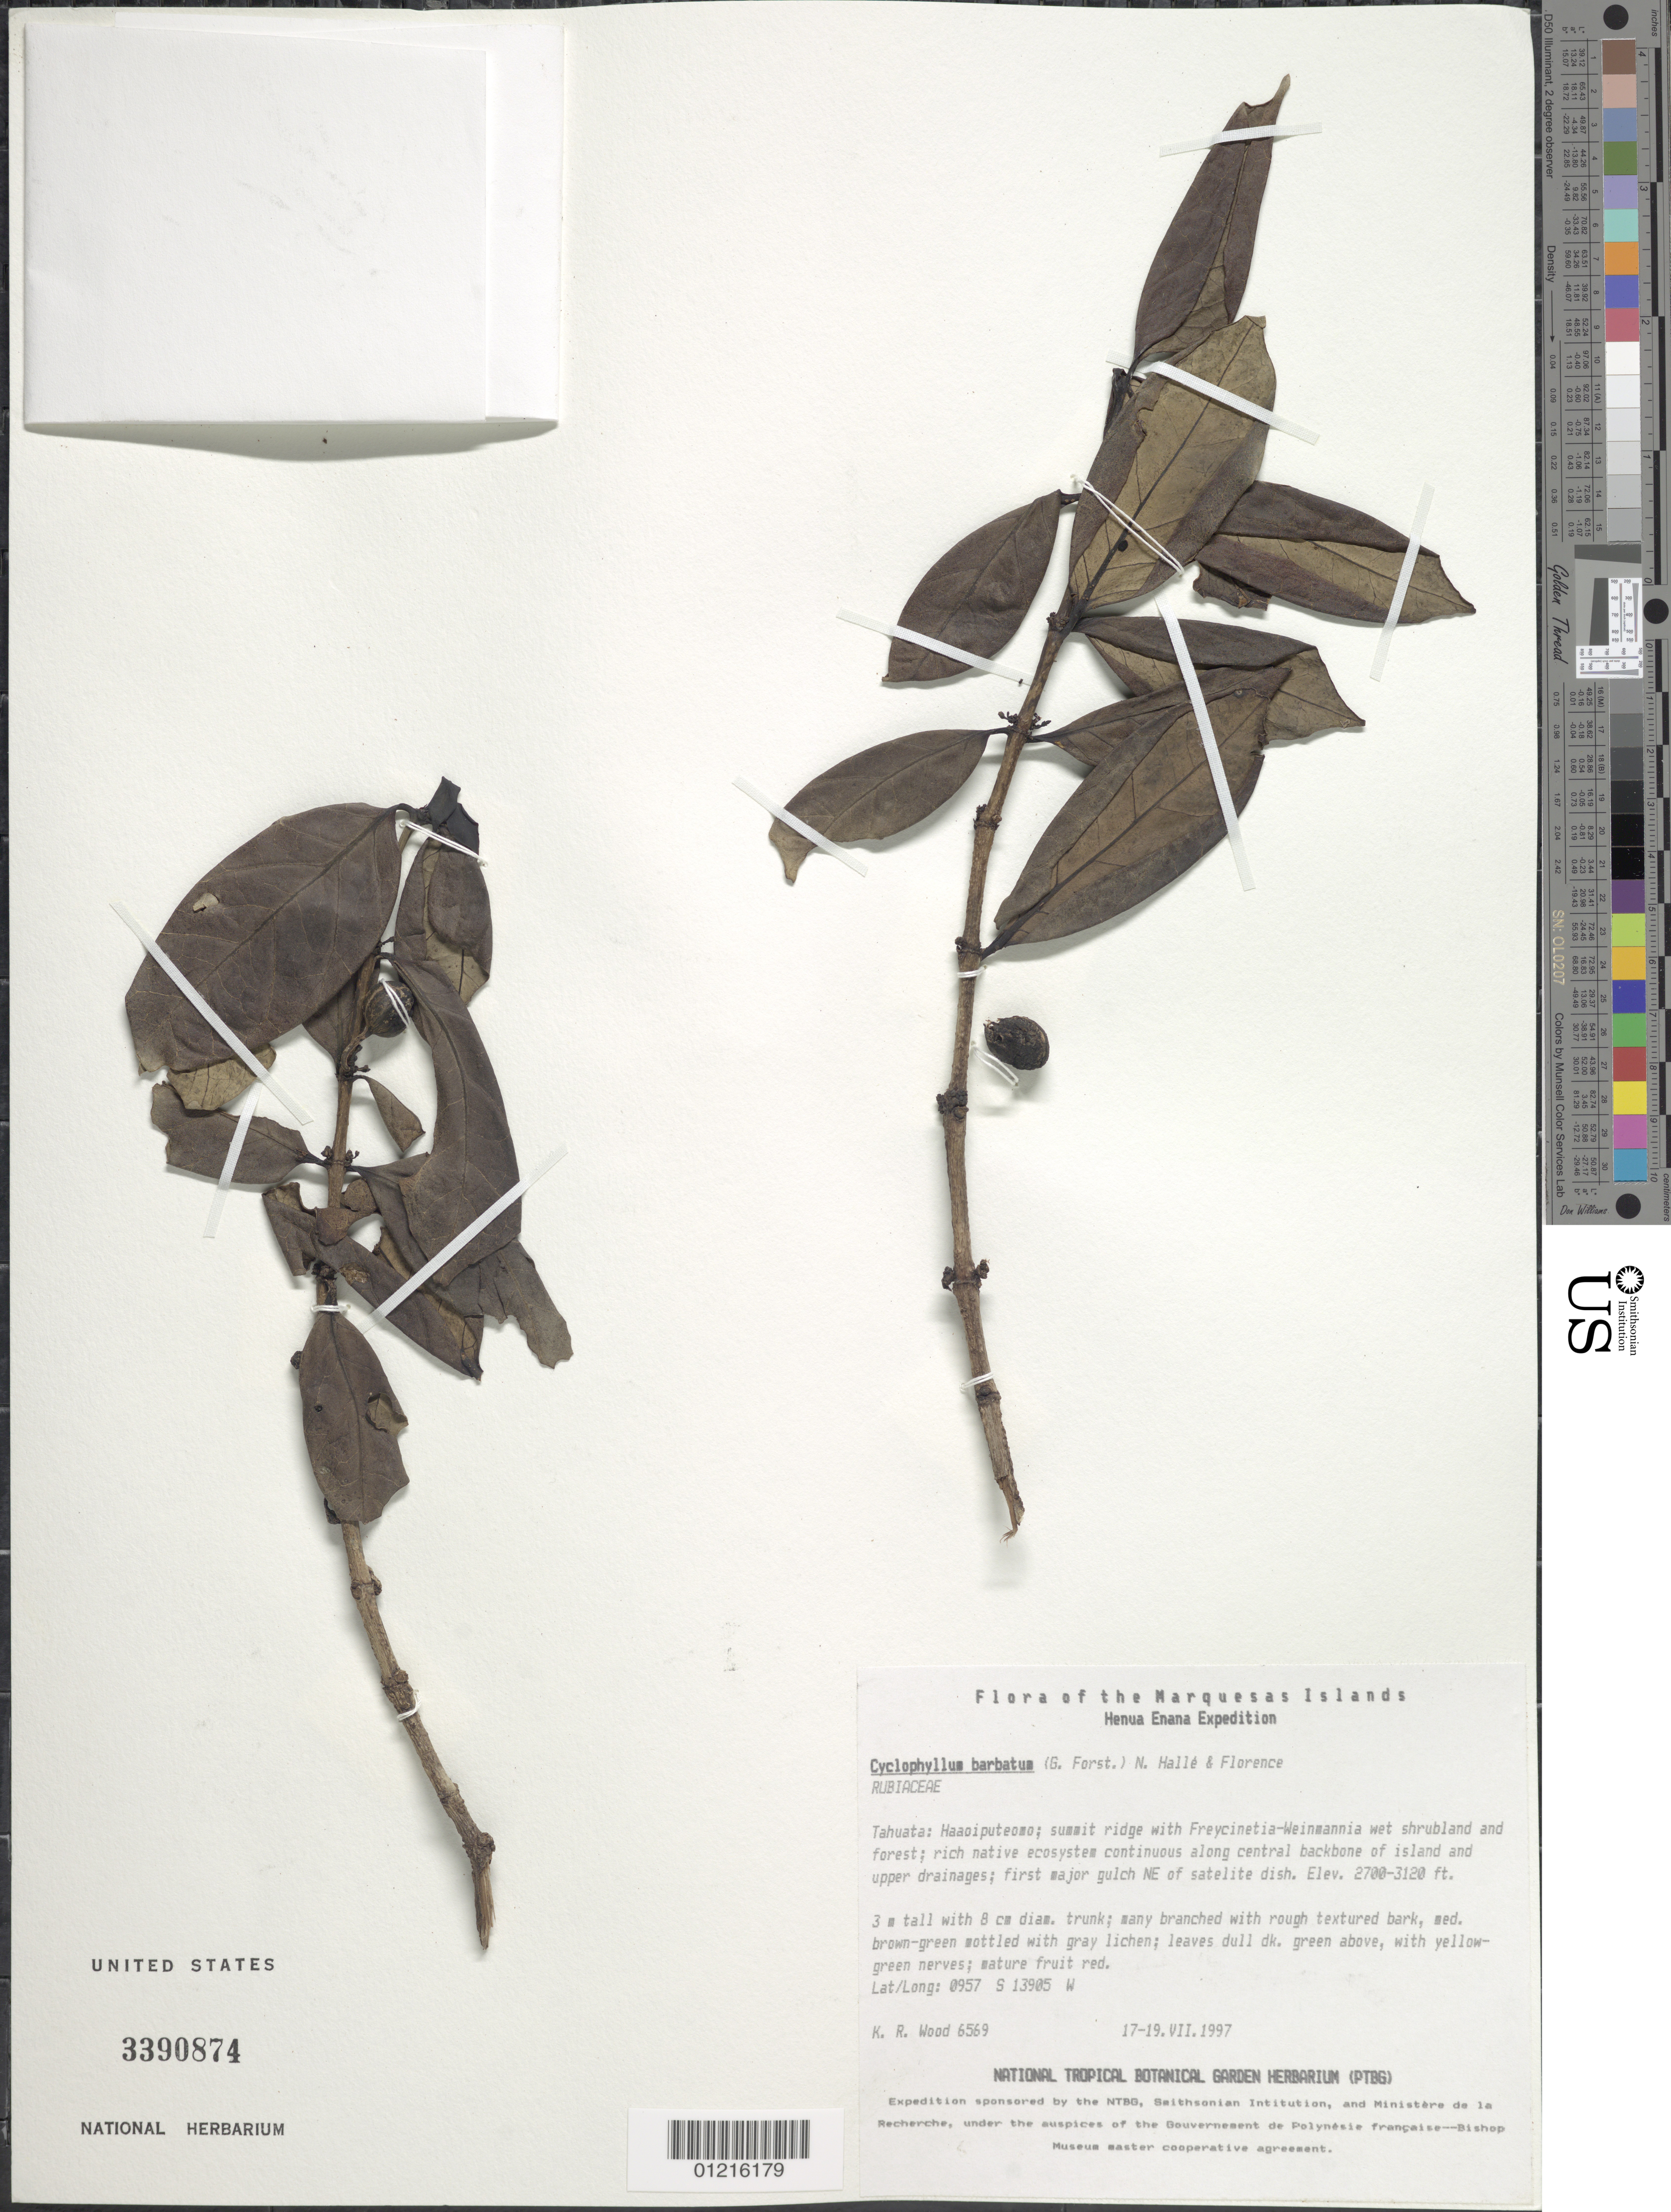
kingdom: Plantae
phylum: Tracheophyta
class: Magnoliopsida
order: Gentianales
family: Rubiaceae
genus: Cyclophyllum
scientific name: Cyclophyllum barbatum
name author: (G. Forst.) N. Hallé & J. Florence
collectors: K. R. Wood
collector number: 6569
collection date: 1997-07-17/1997-07-19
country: French Polynesia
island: Tahuata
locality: Haaoiputeomo, summit ridge, first major gulch NE of satelite dish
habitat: In Freycinetia - Weinmannia wet shrub and forest; rich native ecosystem, continuous along central backbone of island and upper drainages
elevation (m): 823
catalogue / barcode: US 3390874